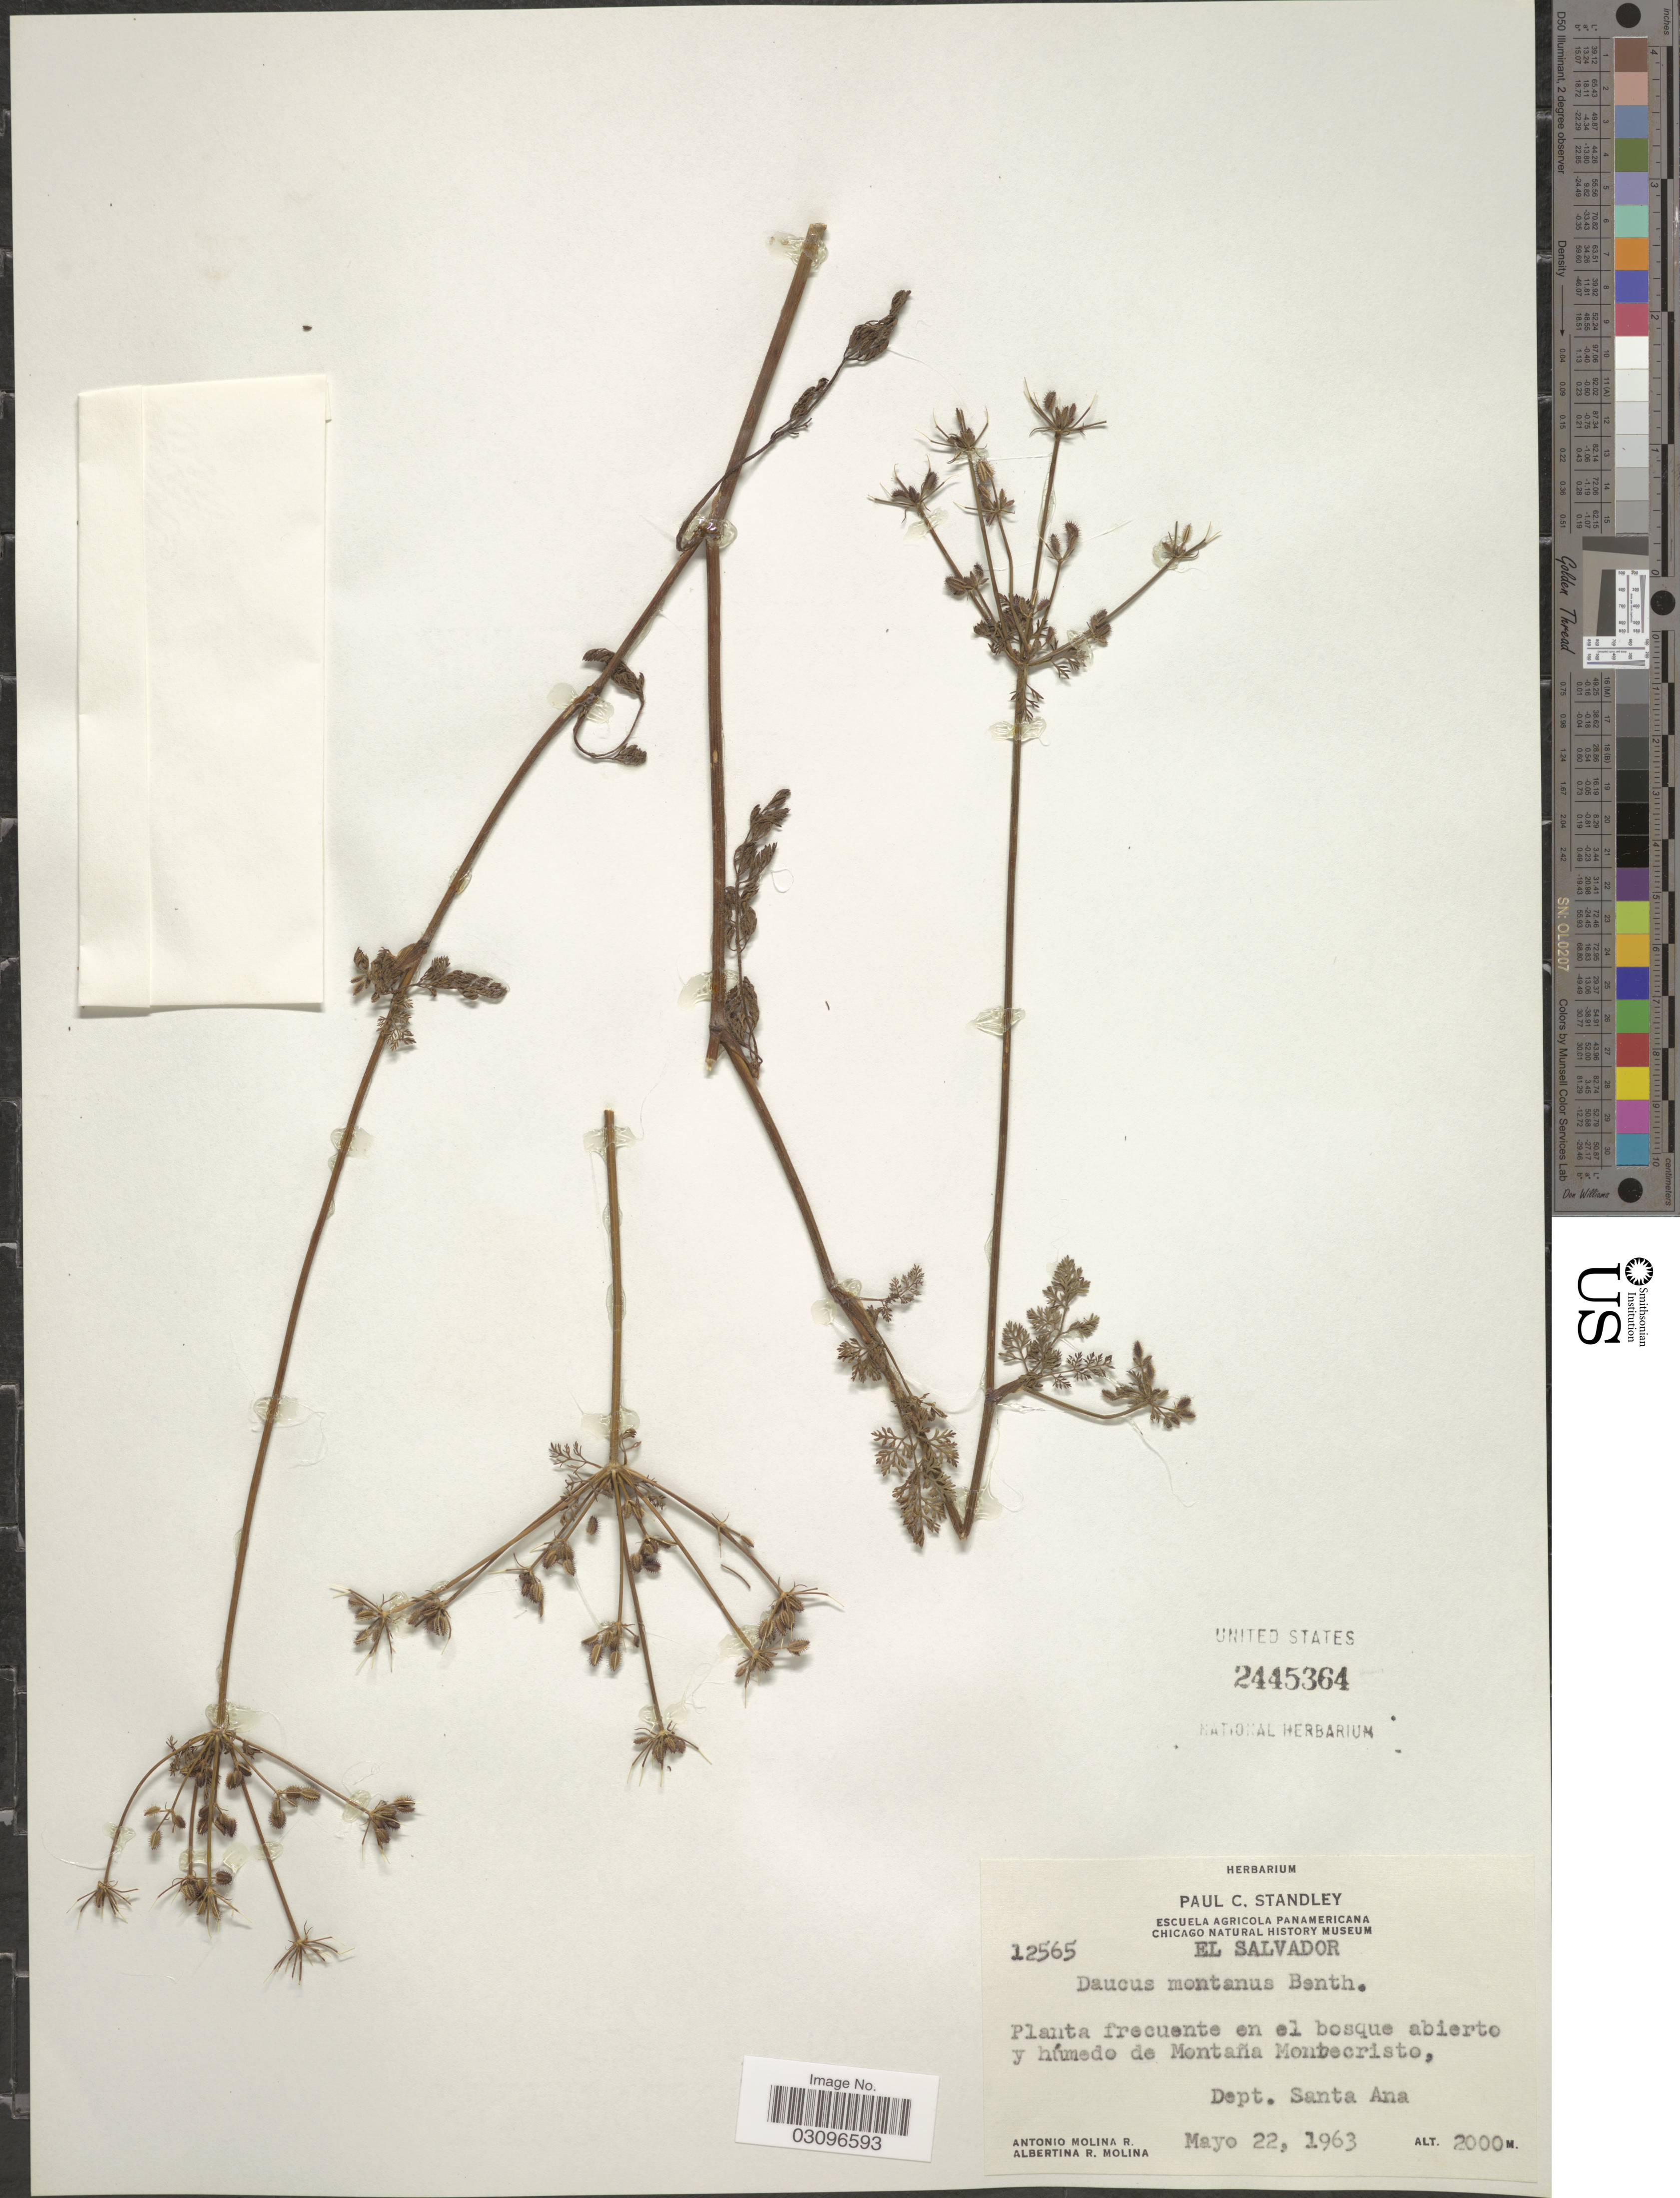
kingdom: Plantae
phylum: Tracheophyta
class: Magnoliopsida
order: Apiales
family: Apiaceae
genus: Daucus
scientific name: Daucus montanus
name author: Humb. & Bonpl. ex Spreng.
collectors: A. Molina R. & A. R. Molina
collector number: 12565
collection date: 1963-05-22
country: El Salvador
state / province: Santa Ana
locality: Planta frecuente en el bosque abierto y húmedo de Montaña Montecristo, Dept. Santa Ana.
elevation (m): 2000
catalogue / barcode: US 2445364